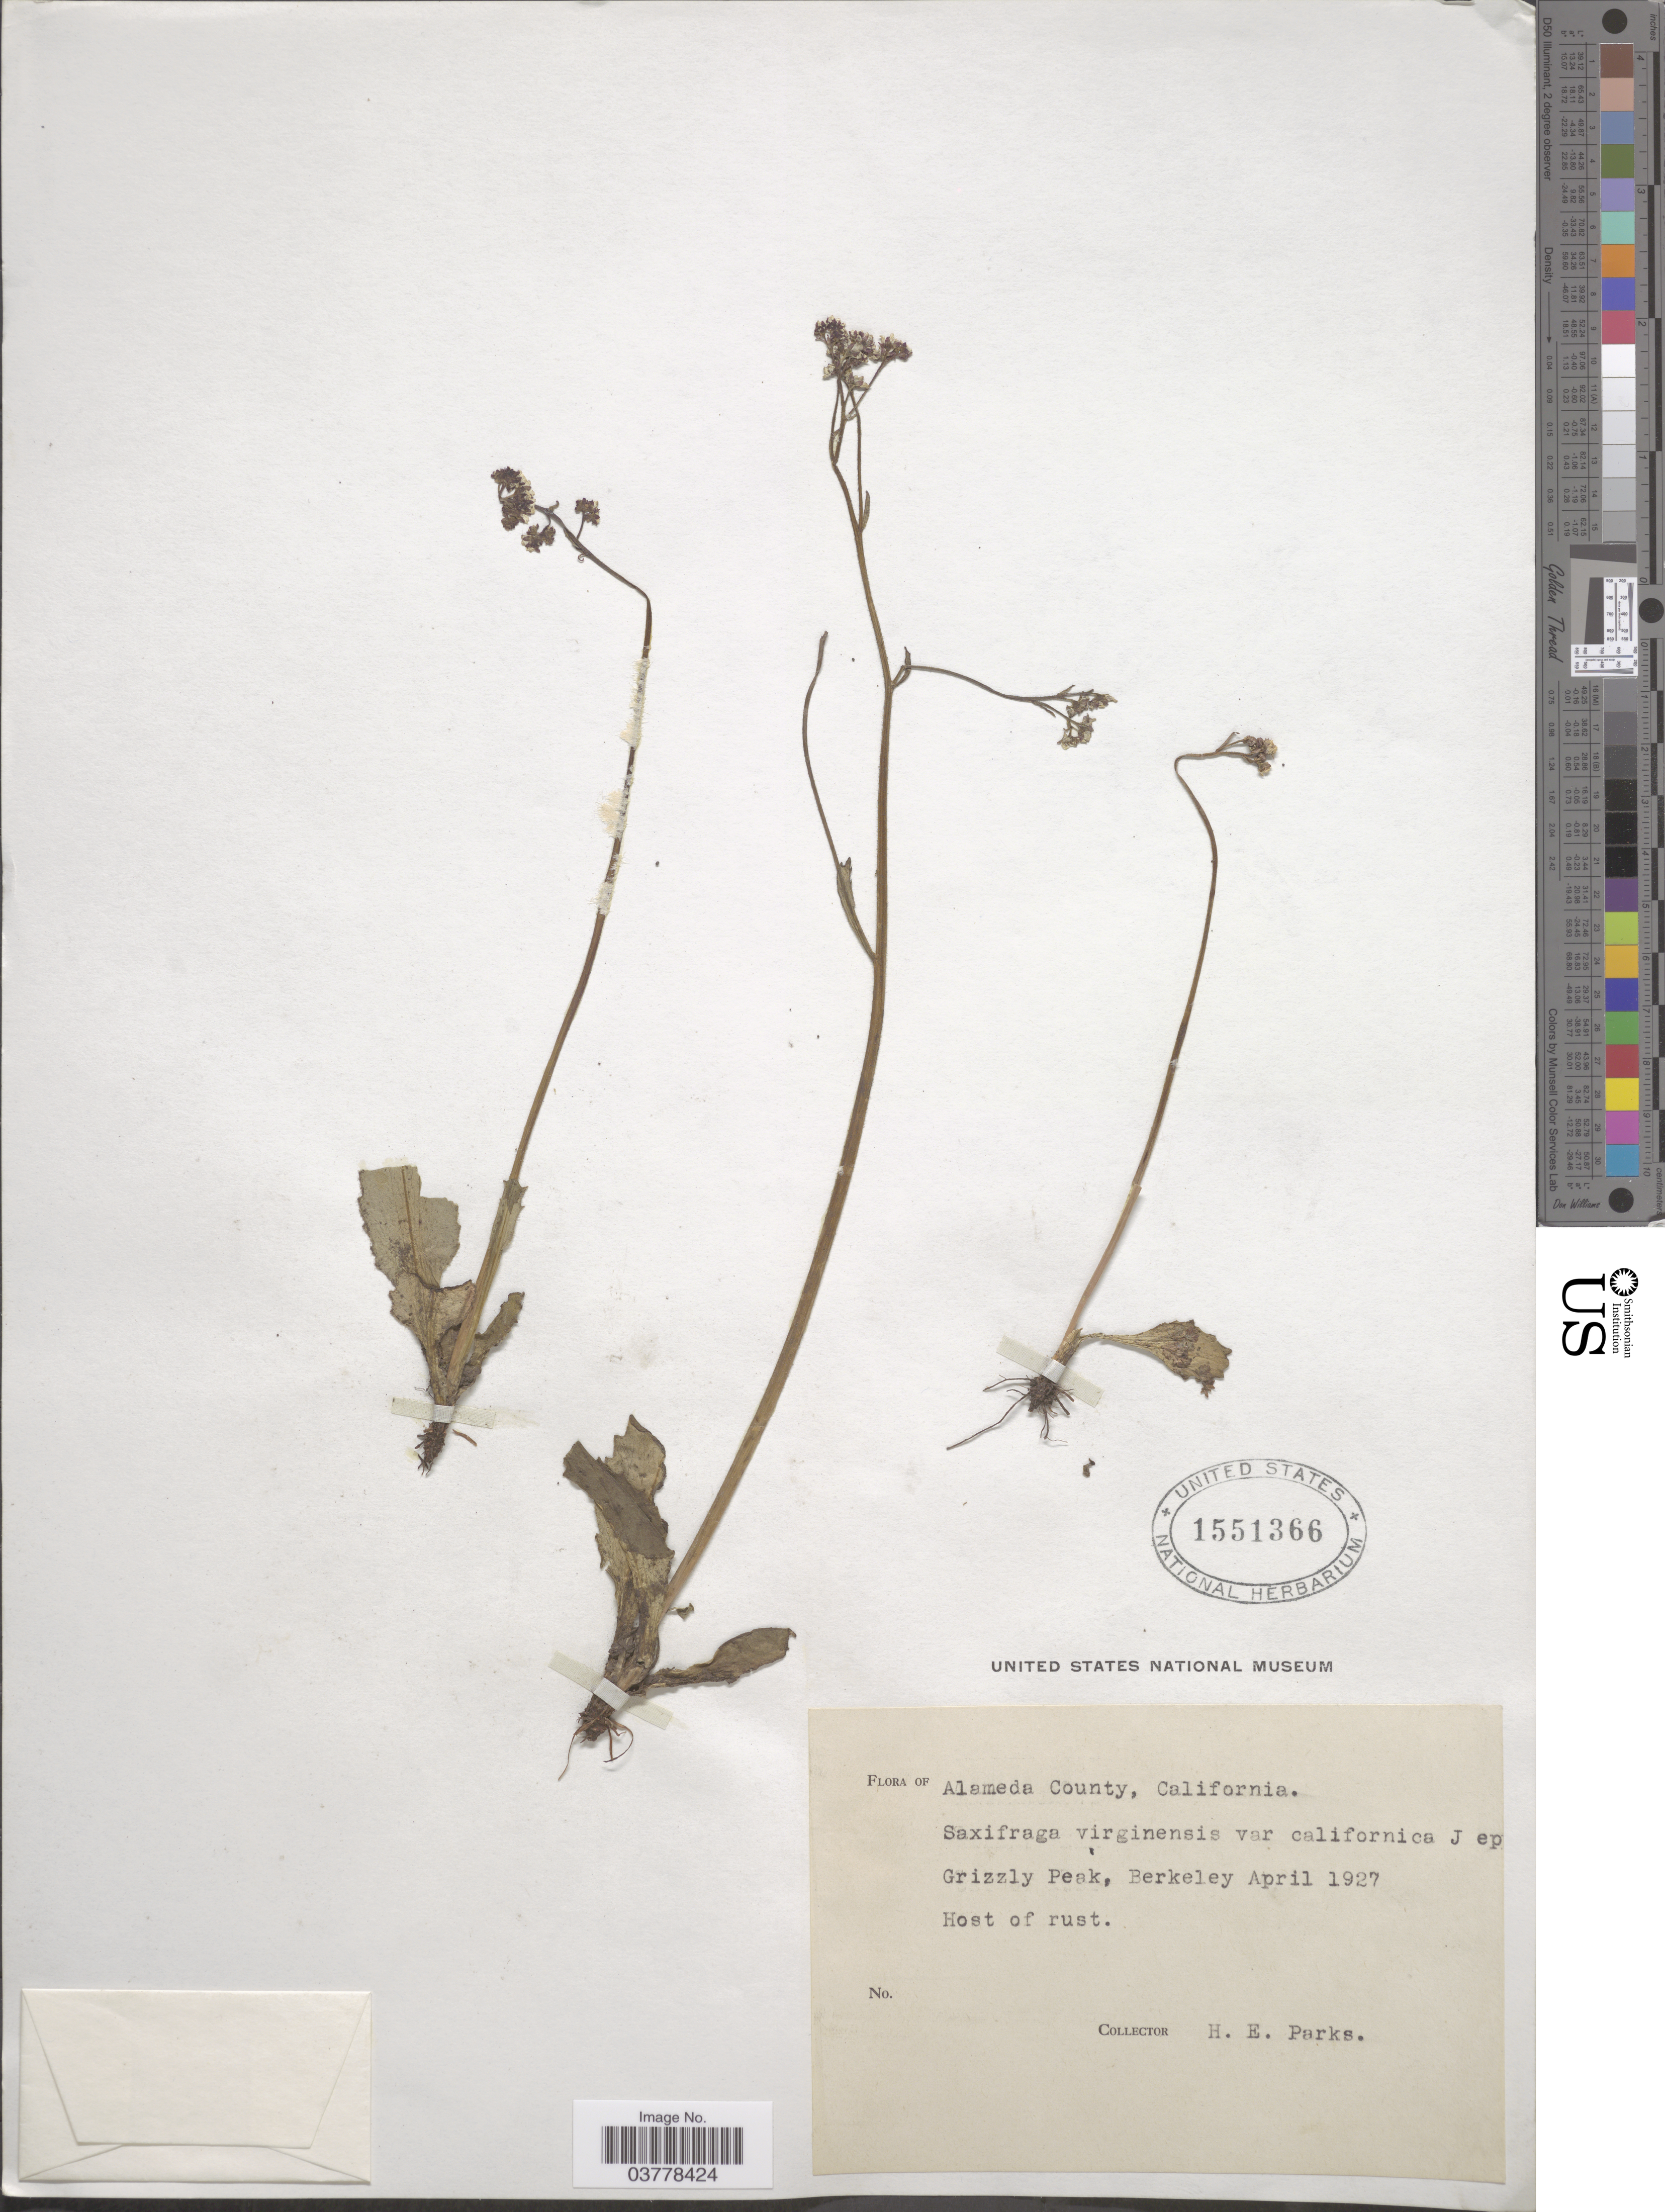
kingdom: Plantae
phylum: Tracheophyta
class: Magnoliopsida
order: Saxifragales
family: Saxifragaceae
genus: Micranthes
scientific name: Micranthes californica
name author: (Greene) Small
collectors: H. E. Parks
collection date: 1927-04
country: United States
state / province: California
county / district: Alameda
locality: Alameda County. Grizzly Peak, Berkeley.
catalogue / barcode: US 1551366